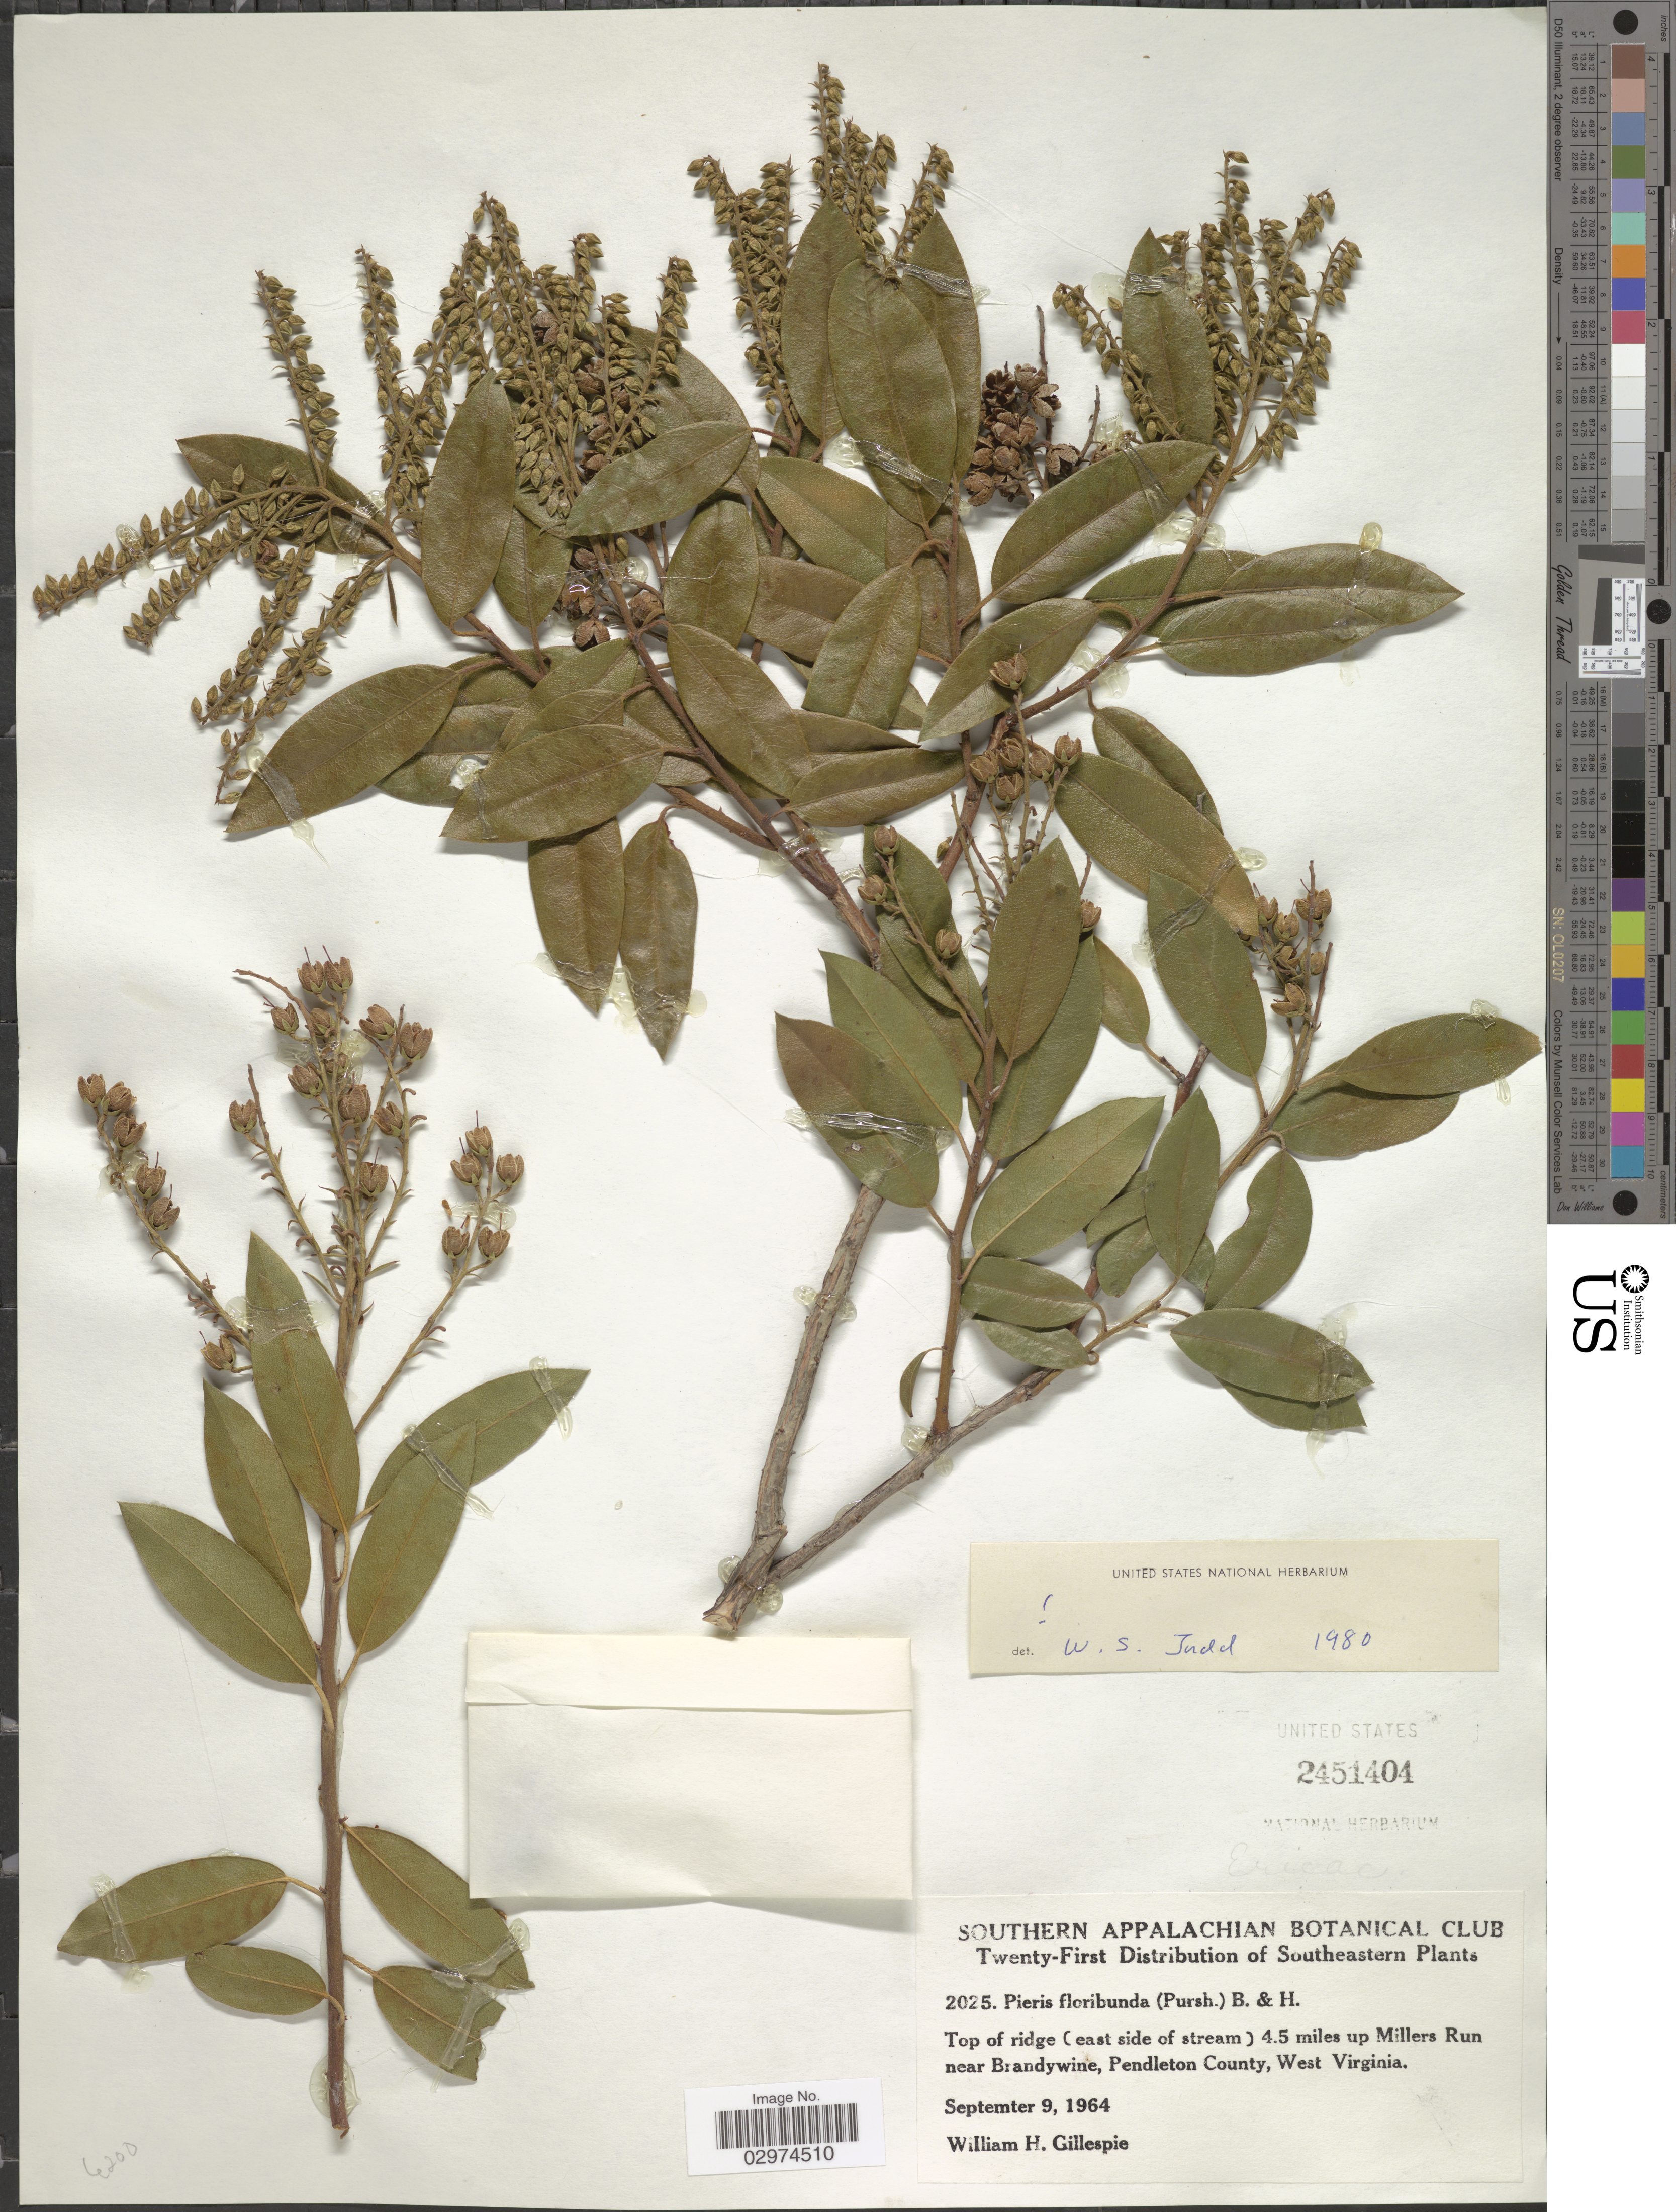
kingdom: Plantae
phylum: Tracheophyta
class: Magnoliopsida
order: Ericales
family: Ericaceae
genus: Pieris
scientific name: Pieris floribunda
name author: (Pursh) Benth. & Hook. f.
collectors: W. Gillespie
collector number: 2025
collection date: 1964-09-09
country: United States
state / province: West Virginia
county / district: Pendleton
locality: Southeastern, Top of ridge (east side of stream) 4.5 miles up Millers Run near Brandywine, Pendleton County.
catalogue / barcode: US 2451404